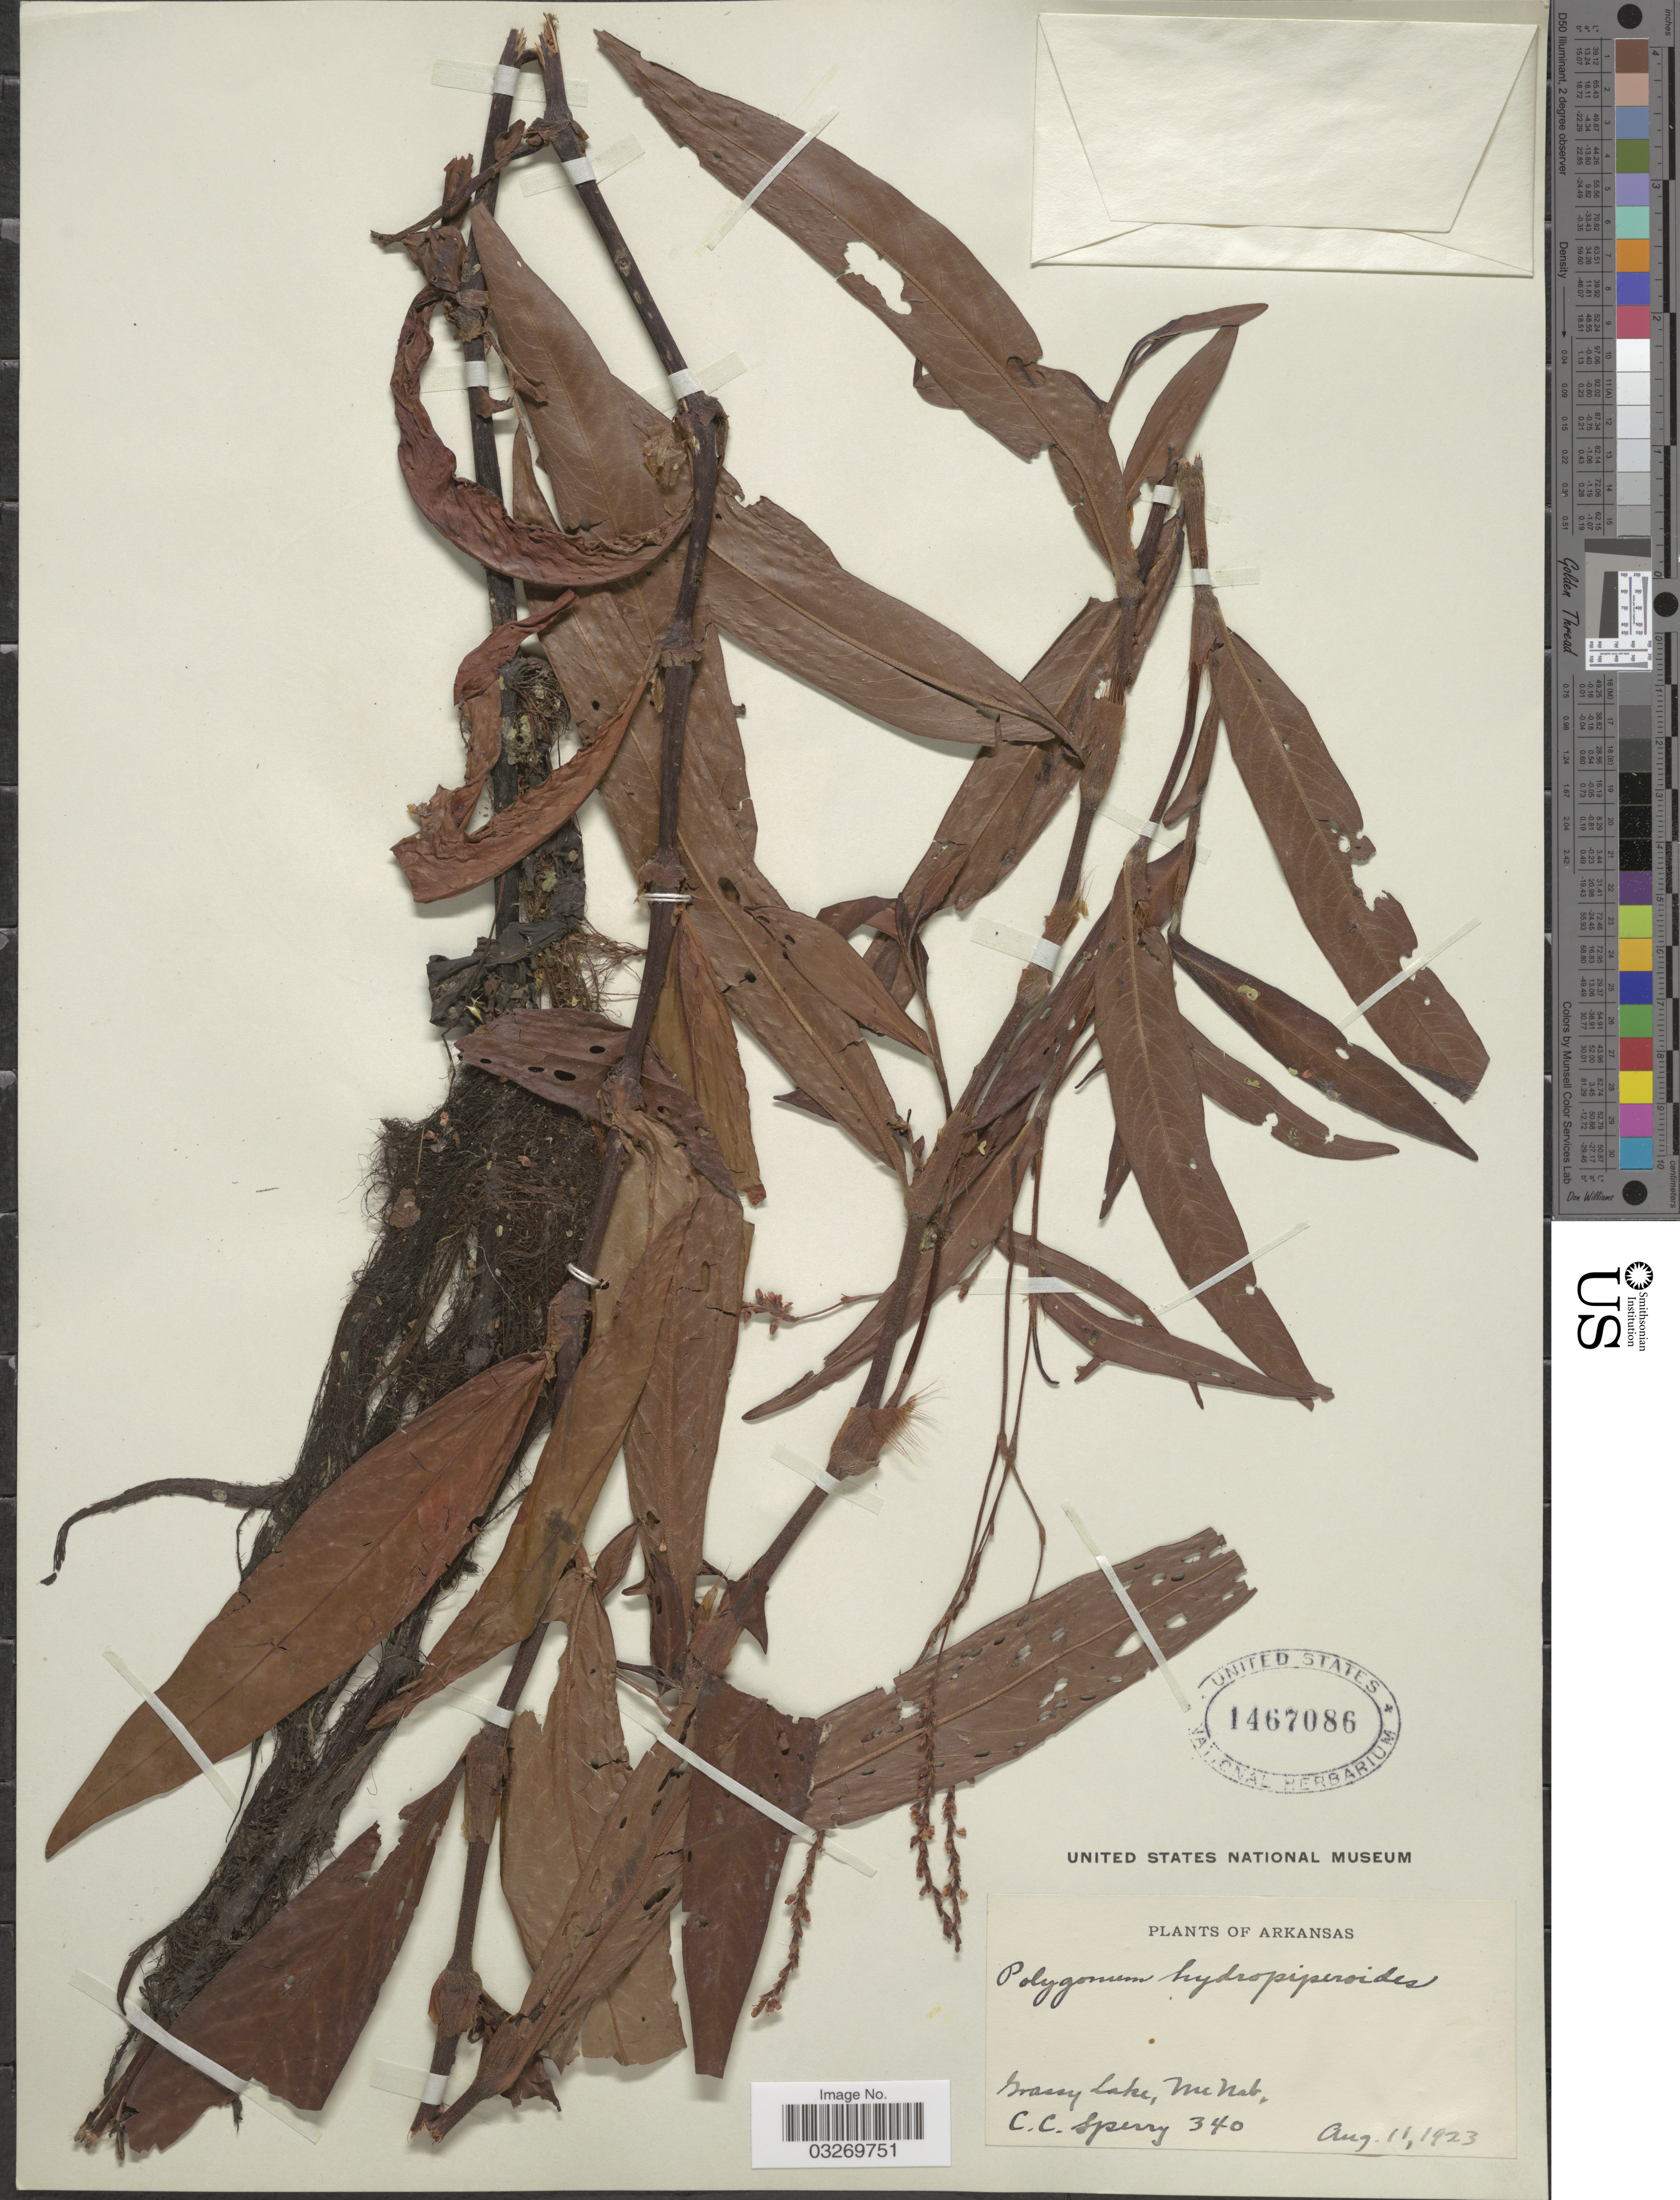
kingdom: Plantae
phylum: Tracheophyta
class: Magnoliopsida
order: Caryophyllales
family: Polygonaceae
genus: Persicaria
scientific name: Persicaria setacea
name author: Small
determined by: Atha, D. E.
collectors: C. C. Sperry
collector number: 340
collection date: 1923-08-11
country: United States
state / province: Arkansas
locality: Grassy Lake, Mc Nab.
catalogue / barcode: US 1467086